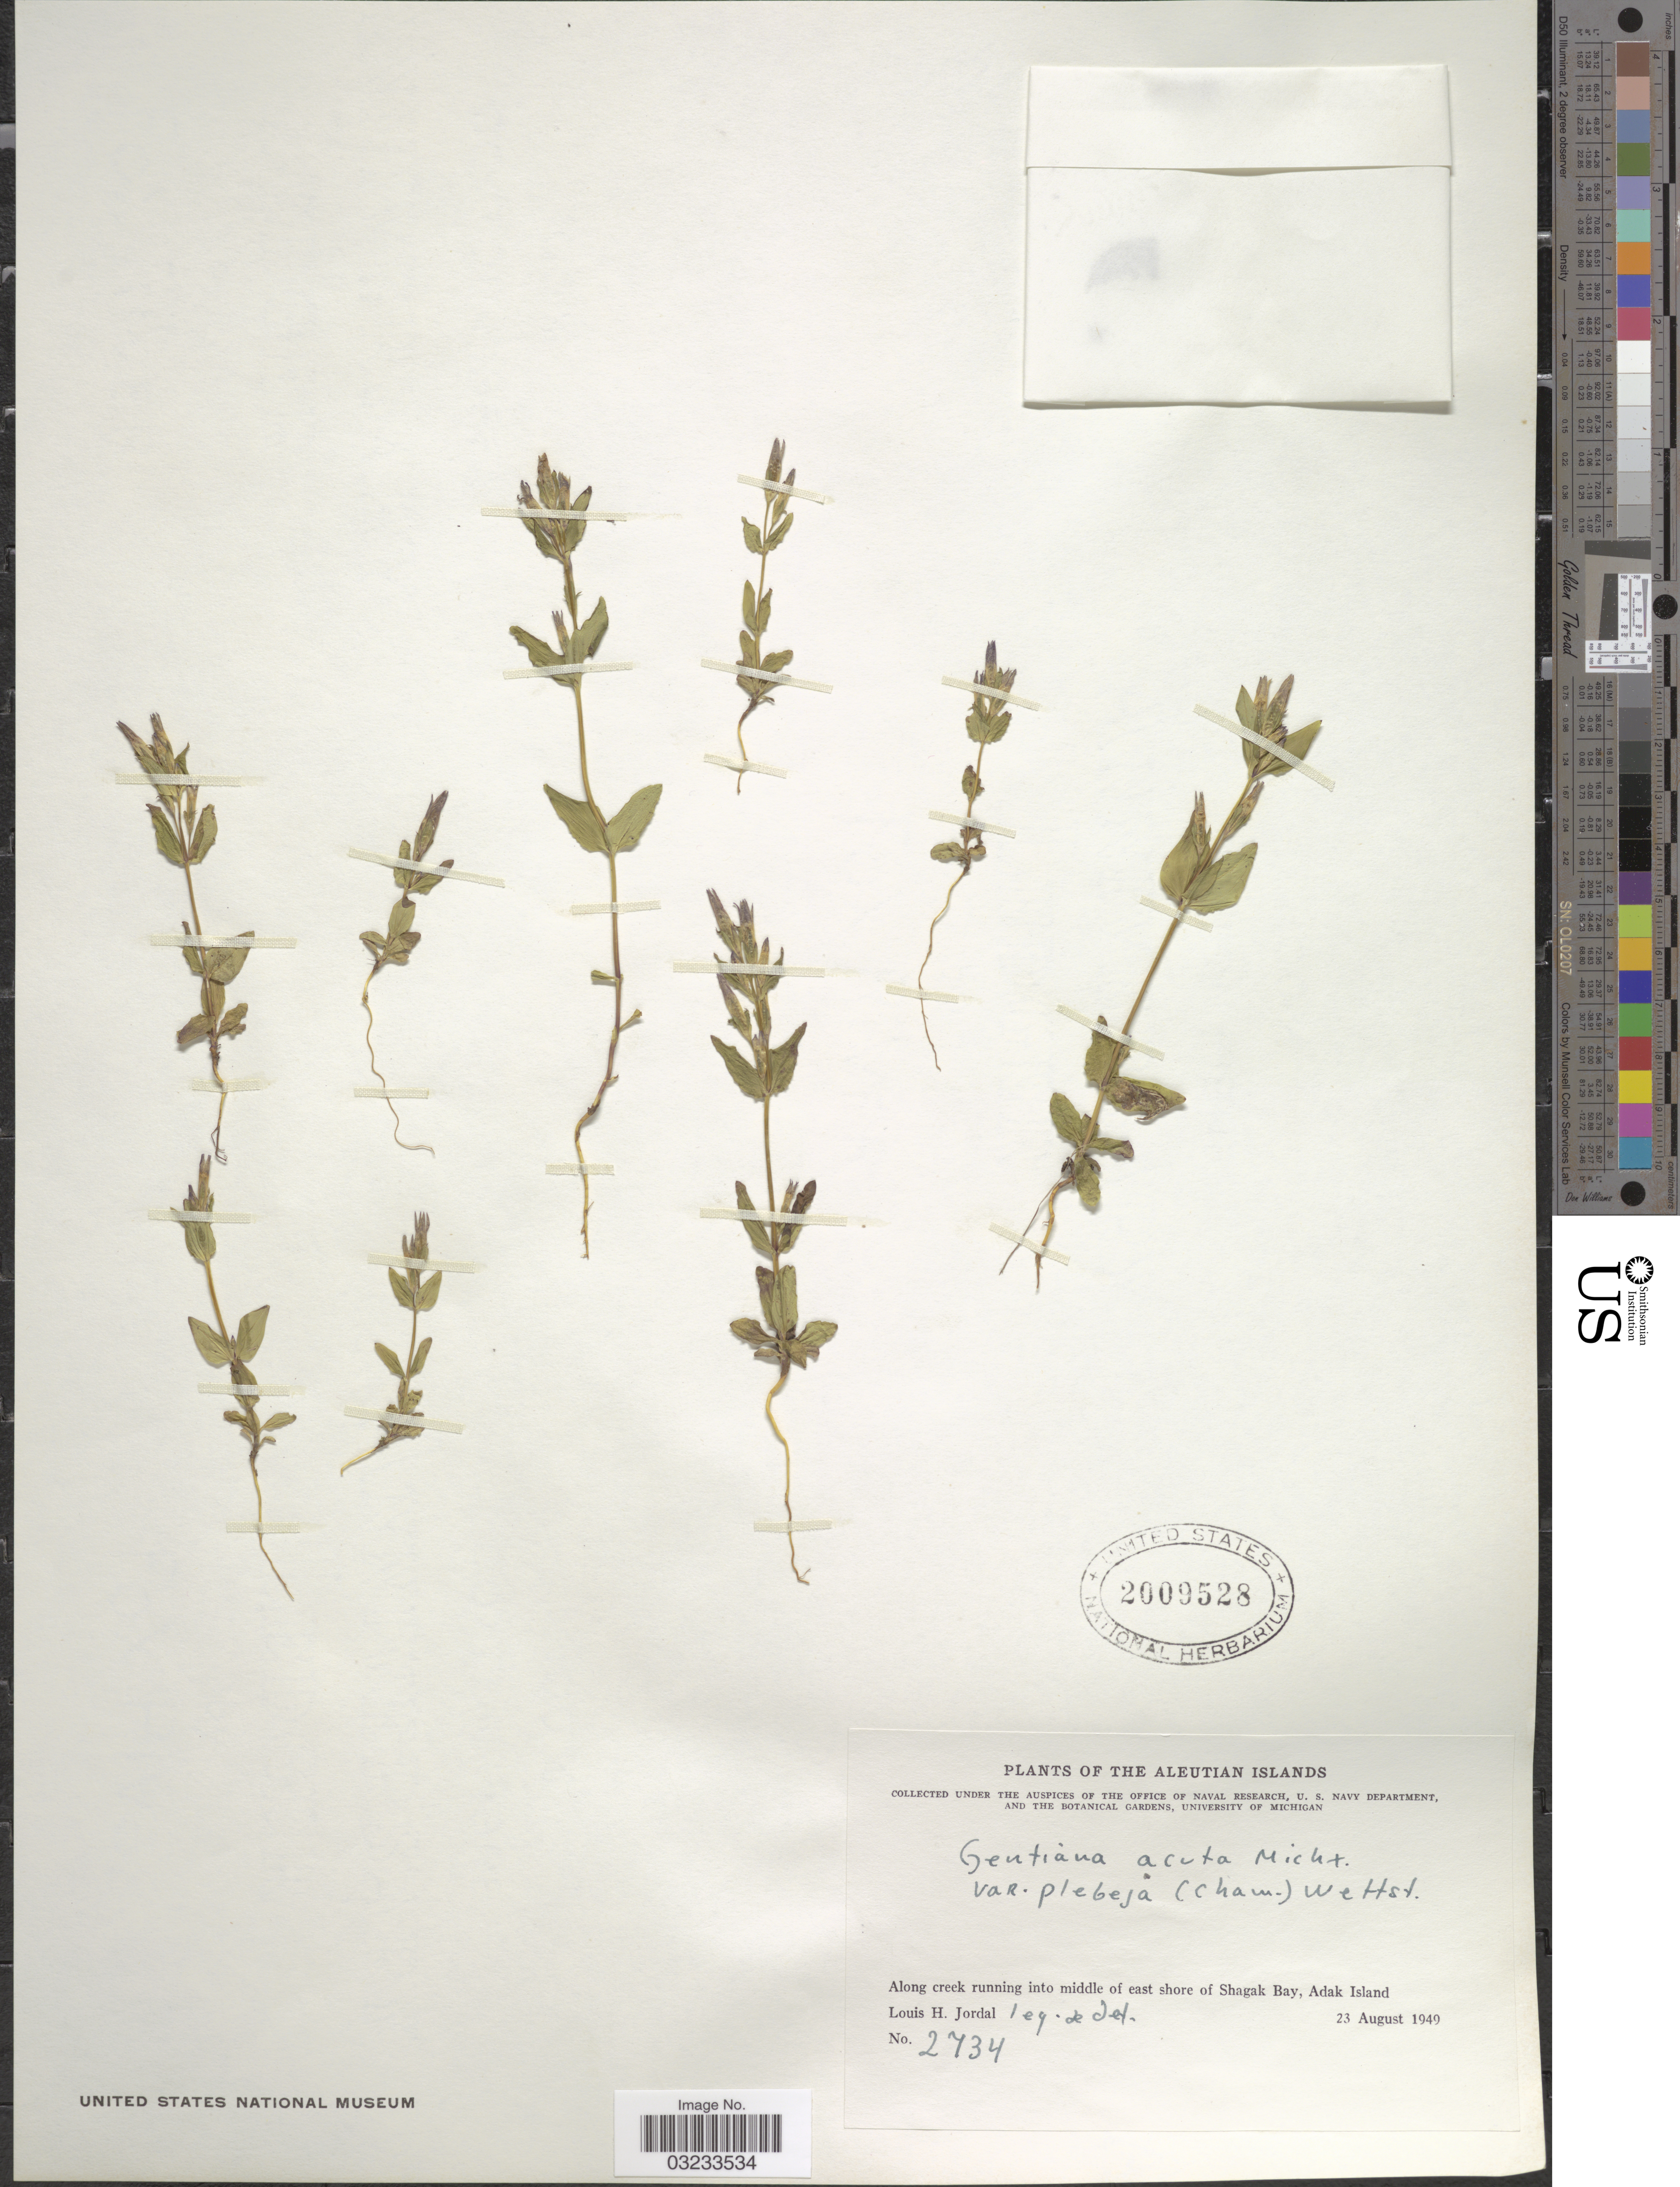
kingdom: Plantae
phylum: Tracheophyta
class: Magnoliopsida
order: Gentianales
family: Gentianaceae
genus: Gentiana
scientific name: Gentiana acuta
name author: Michx.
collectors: L. Jordal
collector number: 2734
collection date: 1949-08-23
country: United States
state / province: Alaska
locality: Aleutian Islands. Along creek running into middle of east shore of Shagak Bay, Adak Island.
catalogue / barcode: US 2009528